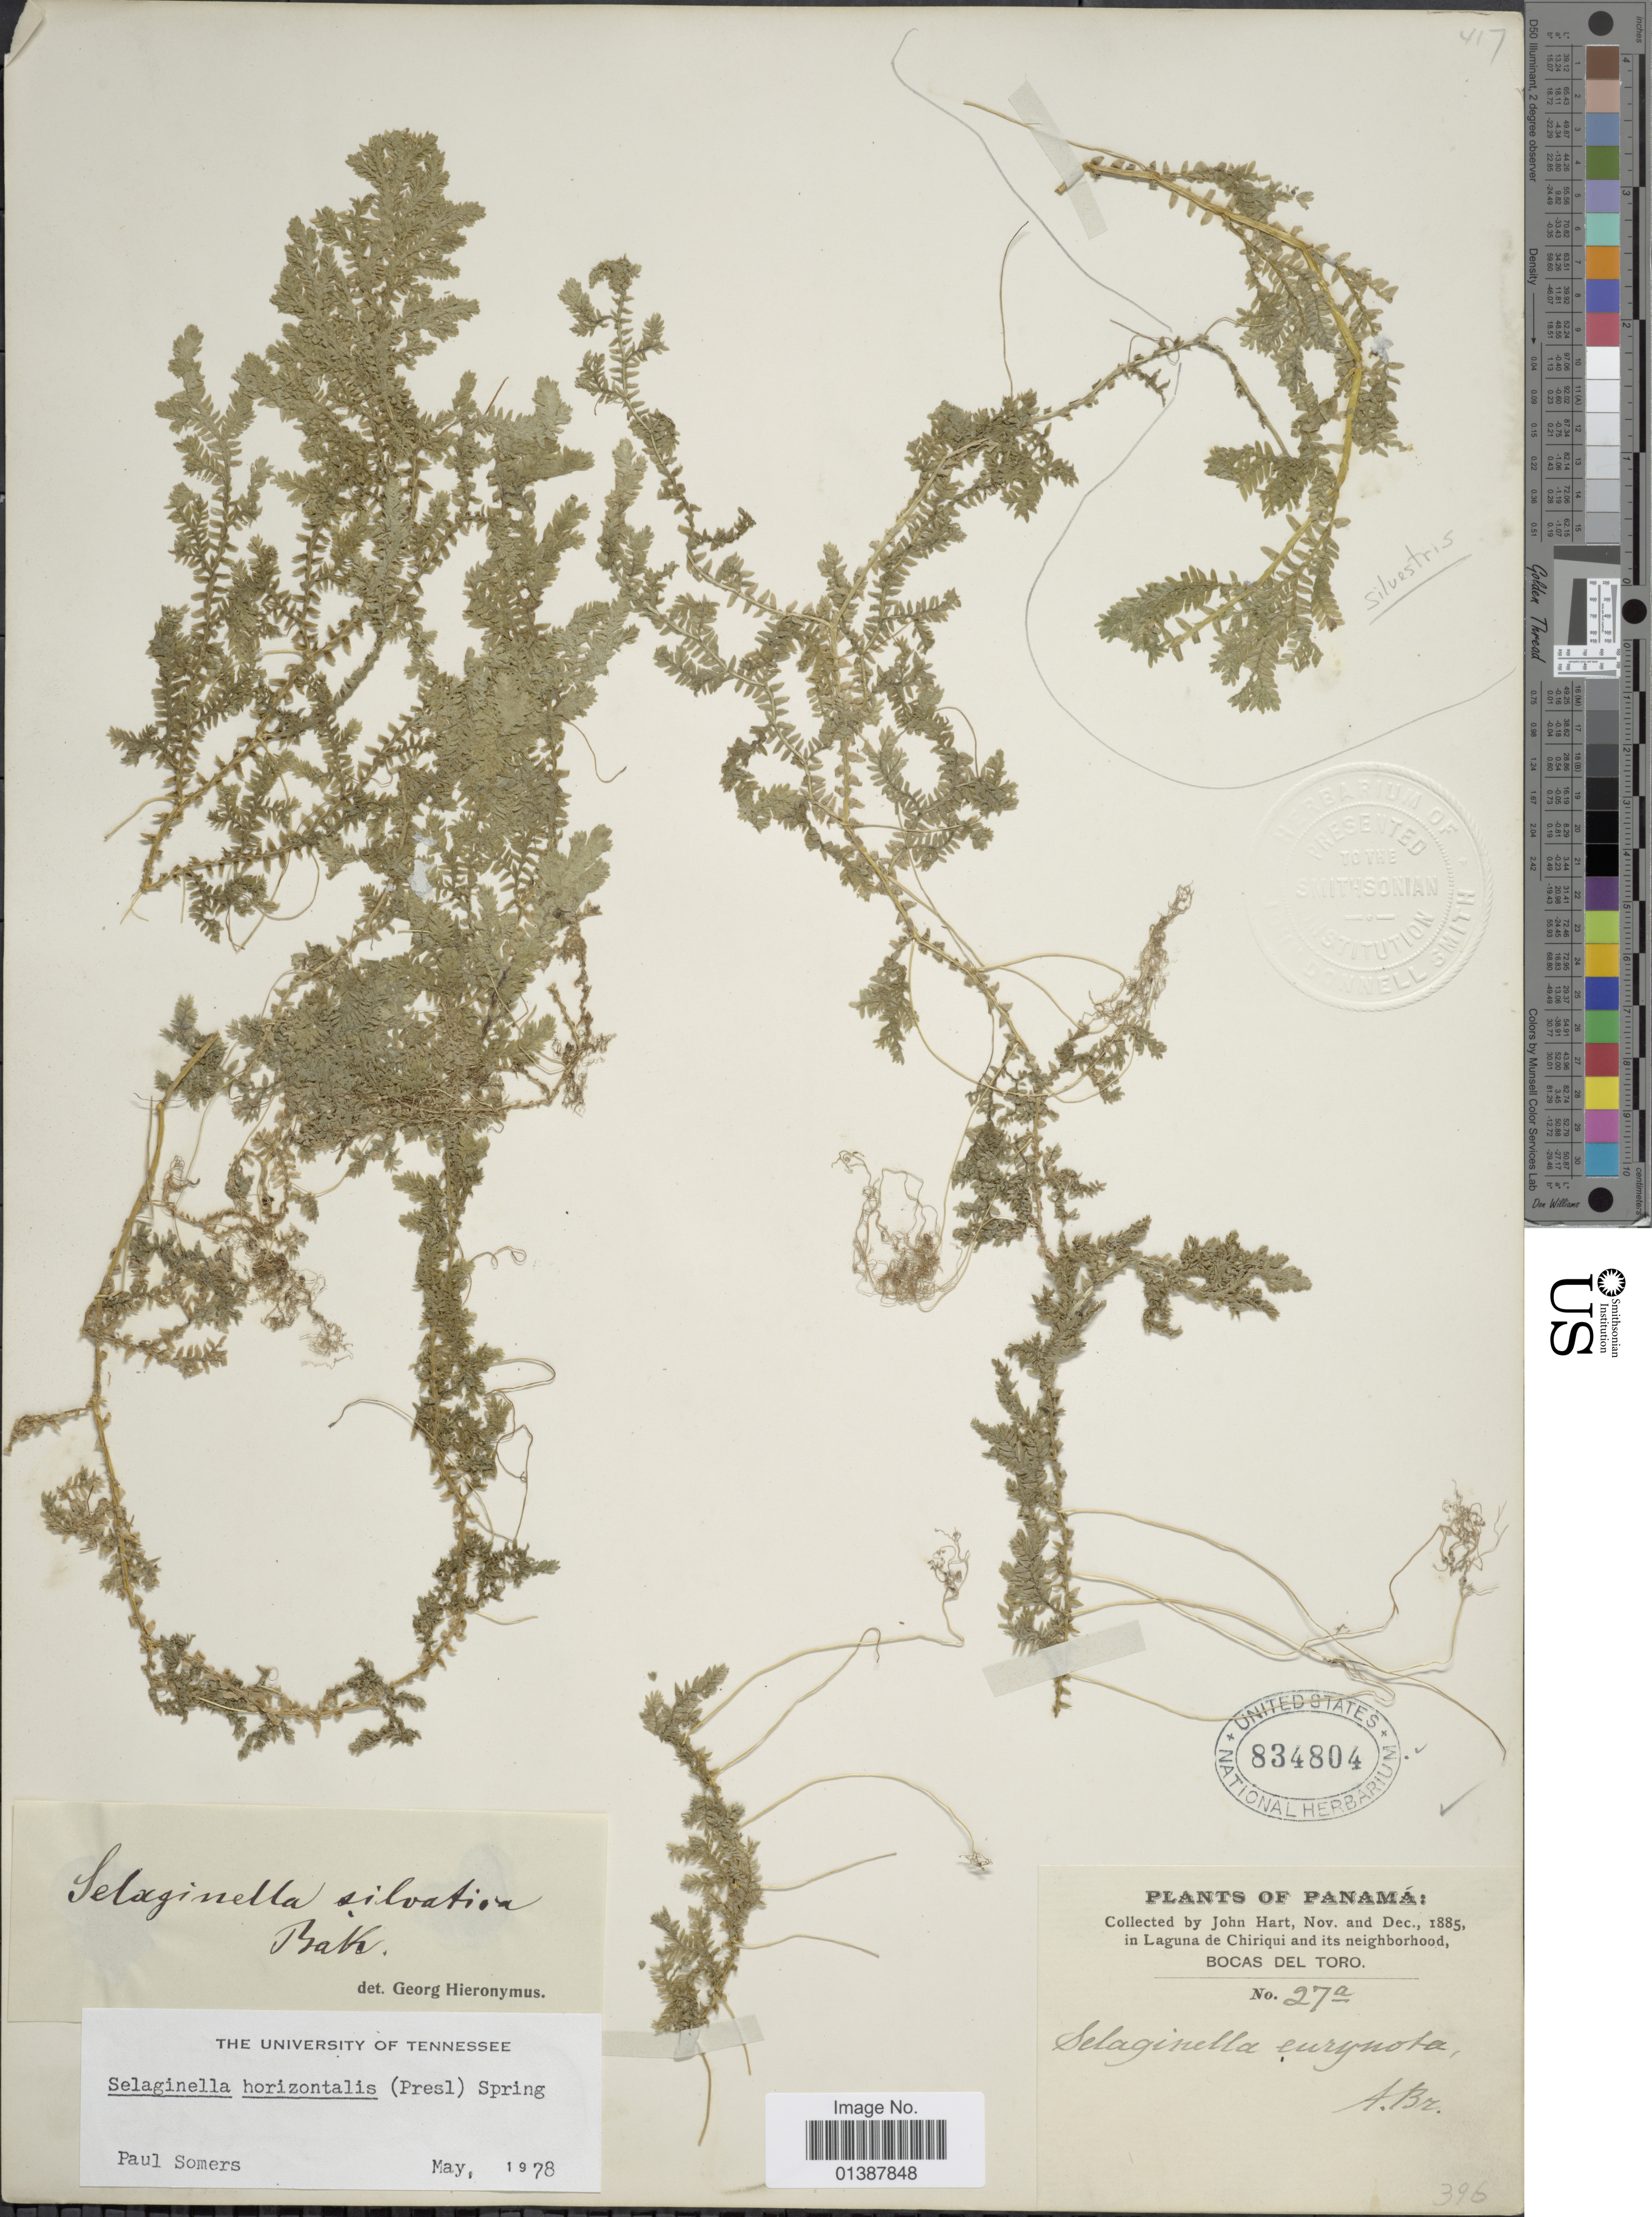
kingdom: Plantae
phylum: Tracheophyta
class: Lycopodiopsida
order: Selaginellales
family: Selaginellaceae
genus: Selaginella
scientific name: Selaginella horizontalis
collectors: J. H. Hart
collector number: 27a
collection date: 1885-11/1885-12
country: Panama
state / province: Bocas del Toro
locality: In Laguna de Chiriqui and its neighborhood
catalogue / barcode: US 834804